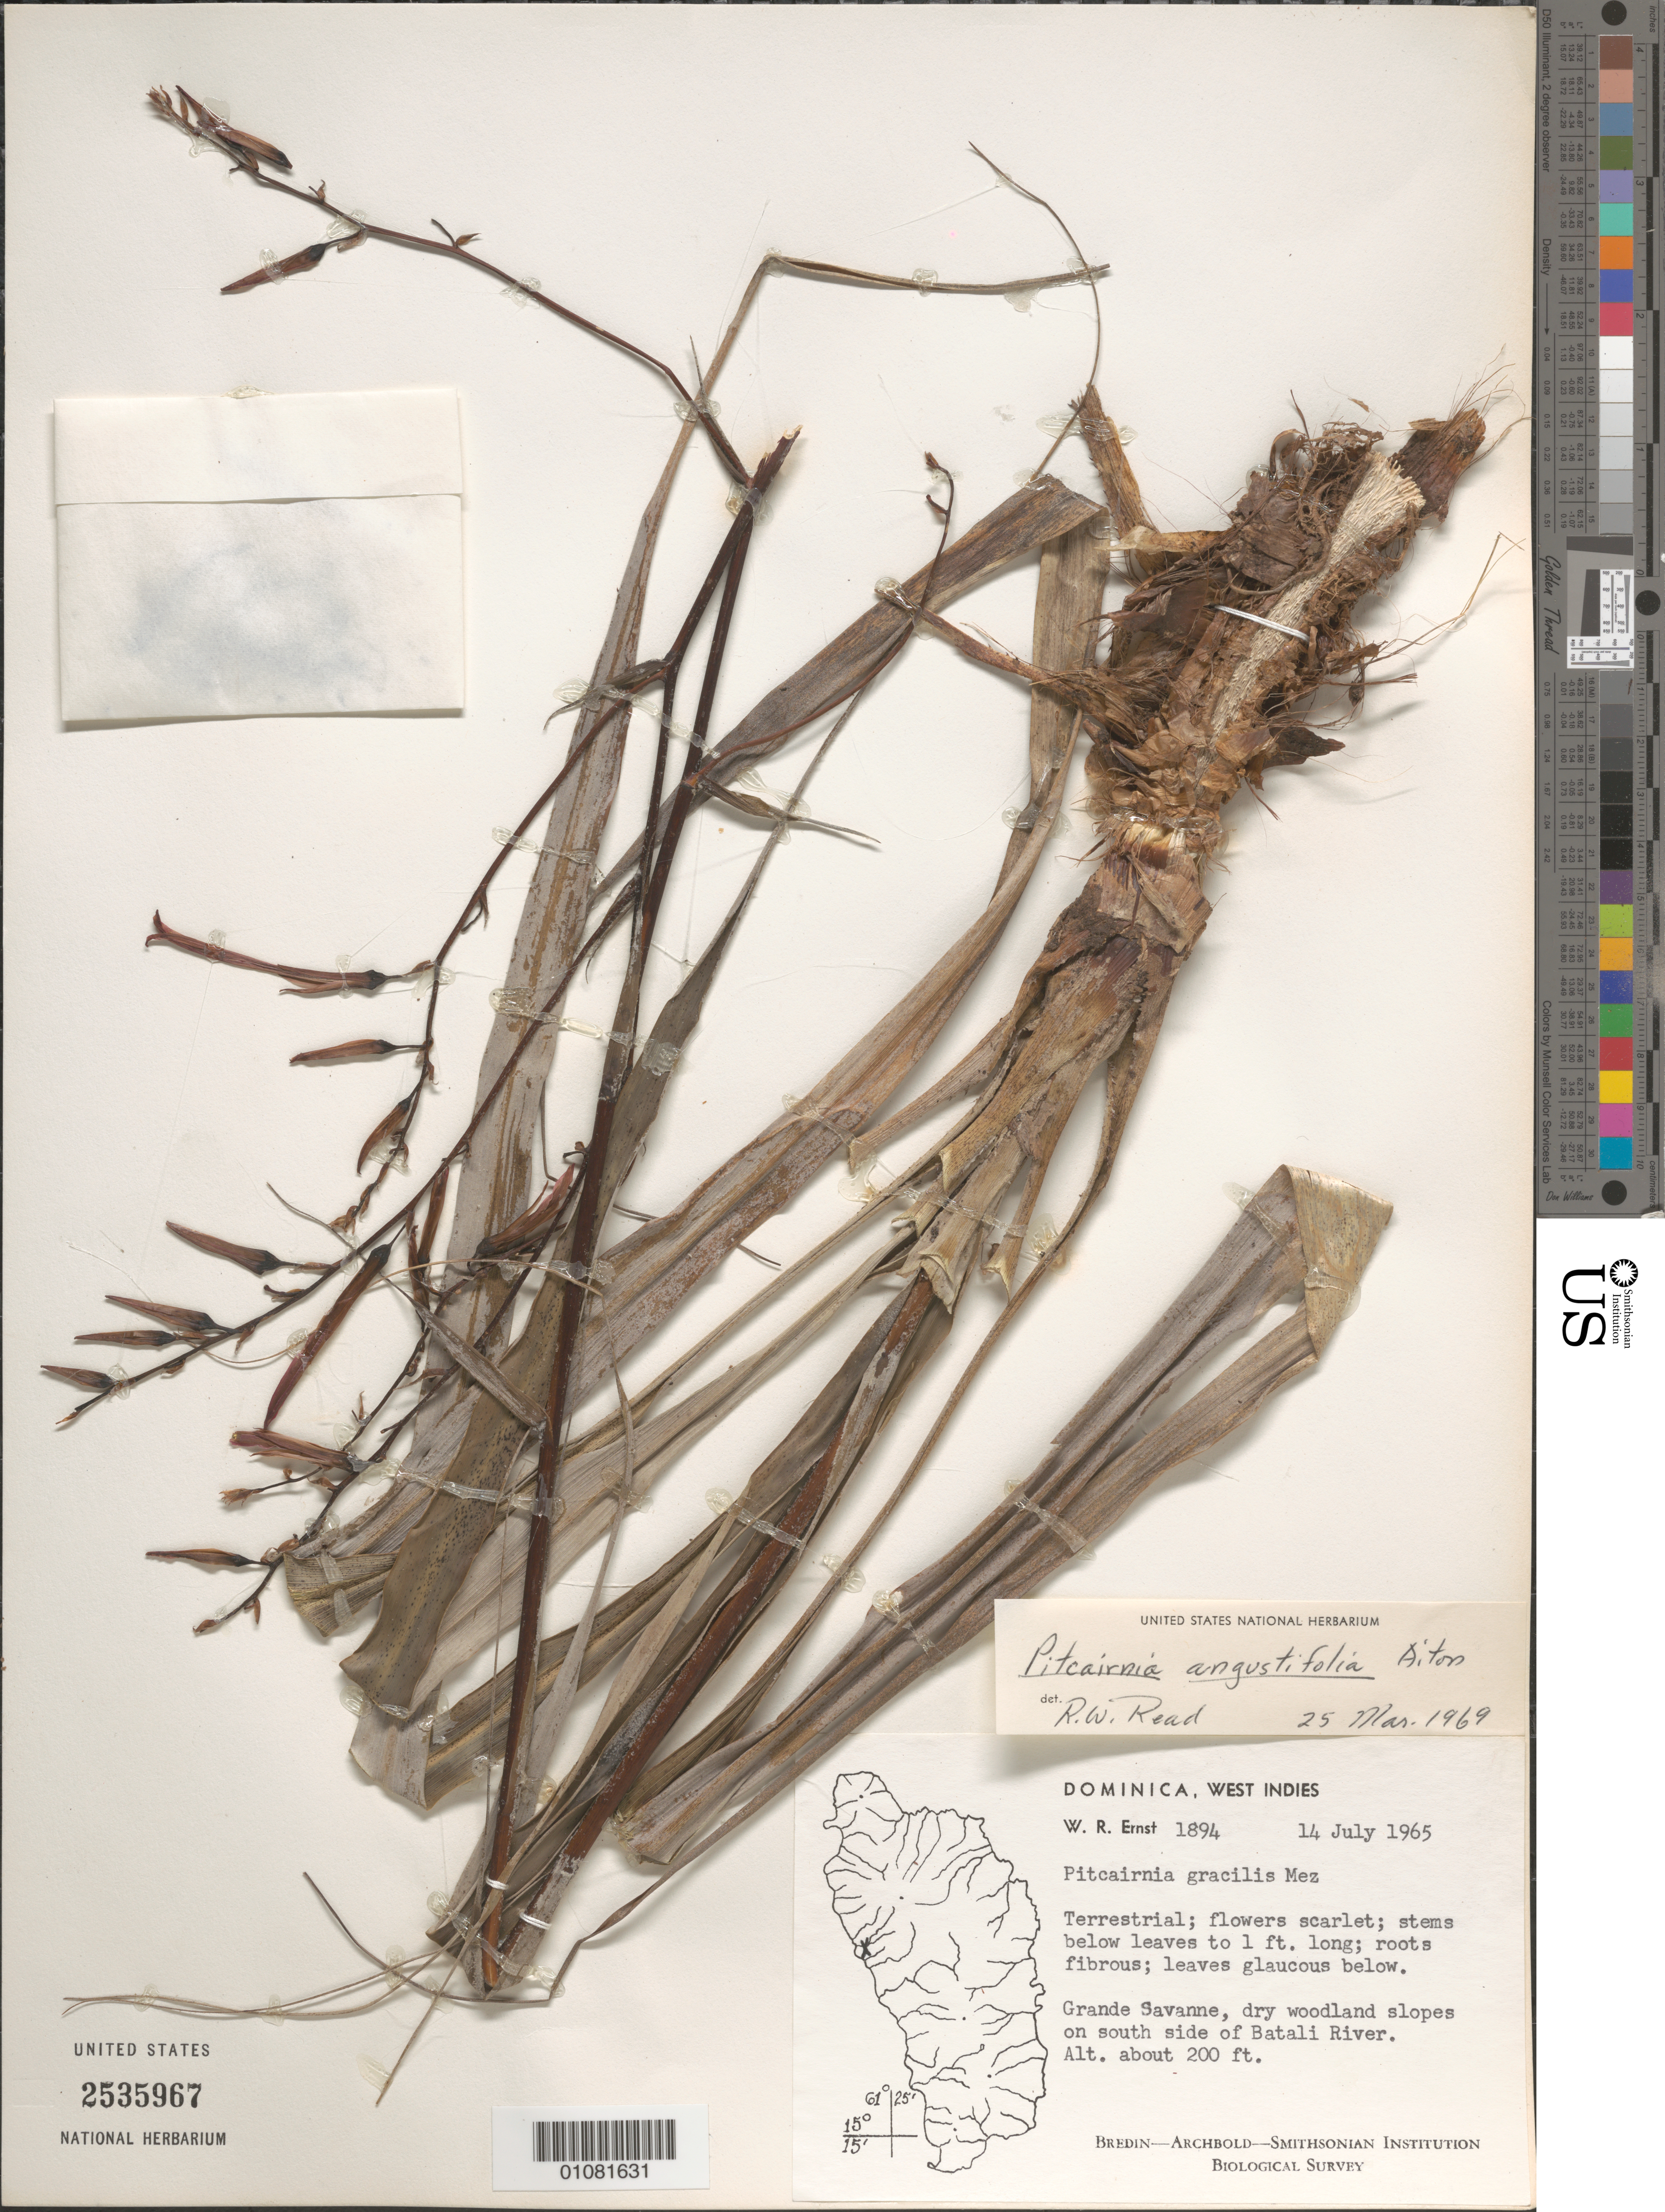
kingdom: Plantae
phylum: Tracheophyta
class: Liliopsida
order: Poales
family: Bromeliaceae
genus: Pitcairnia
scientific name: Pitcairnia angustifolia var. angustifolia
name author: Sol. ex Aiton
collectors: W. R. Ernst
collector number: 1894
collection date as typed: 14 Jul 1965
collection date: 1965-07-14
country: Dominica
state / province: St. Joseph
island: Dominica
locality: Grande Savanne, dry woodland slopes on south side of Batali River.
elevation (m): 61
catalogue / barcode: US 2535967